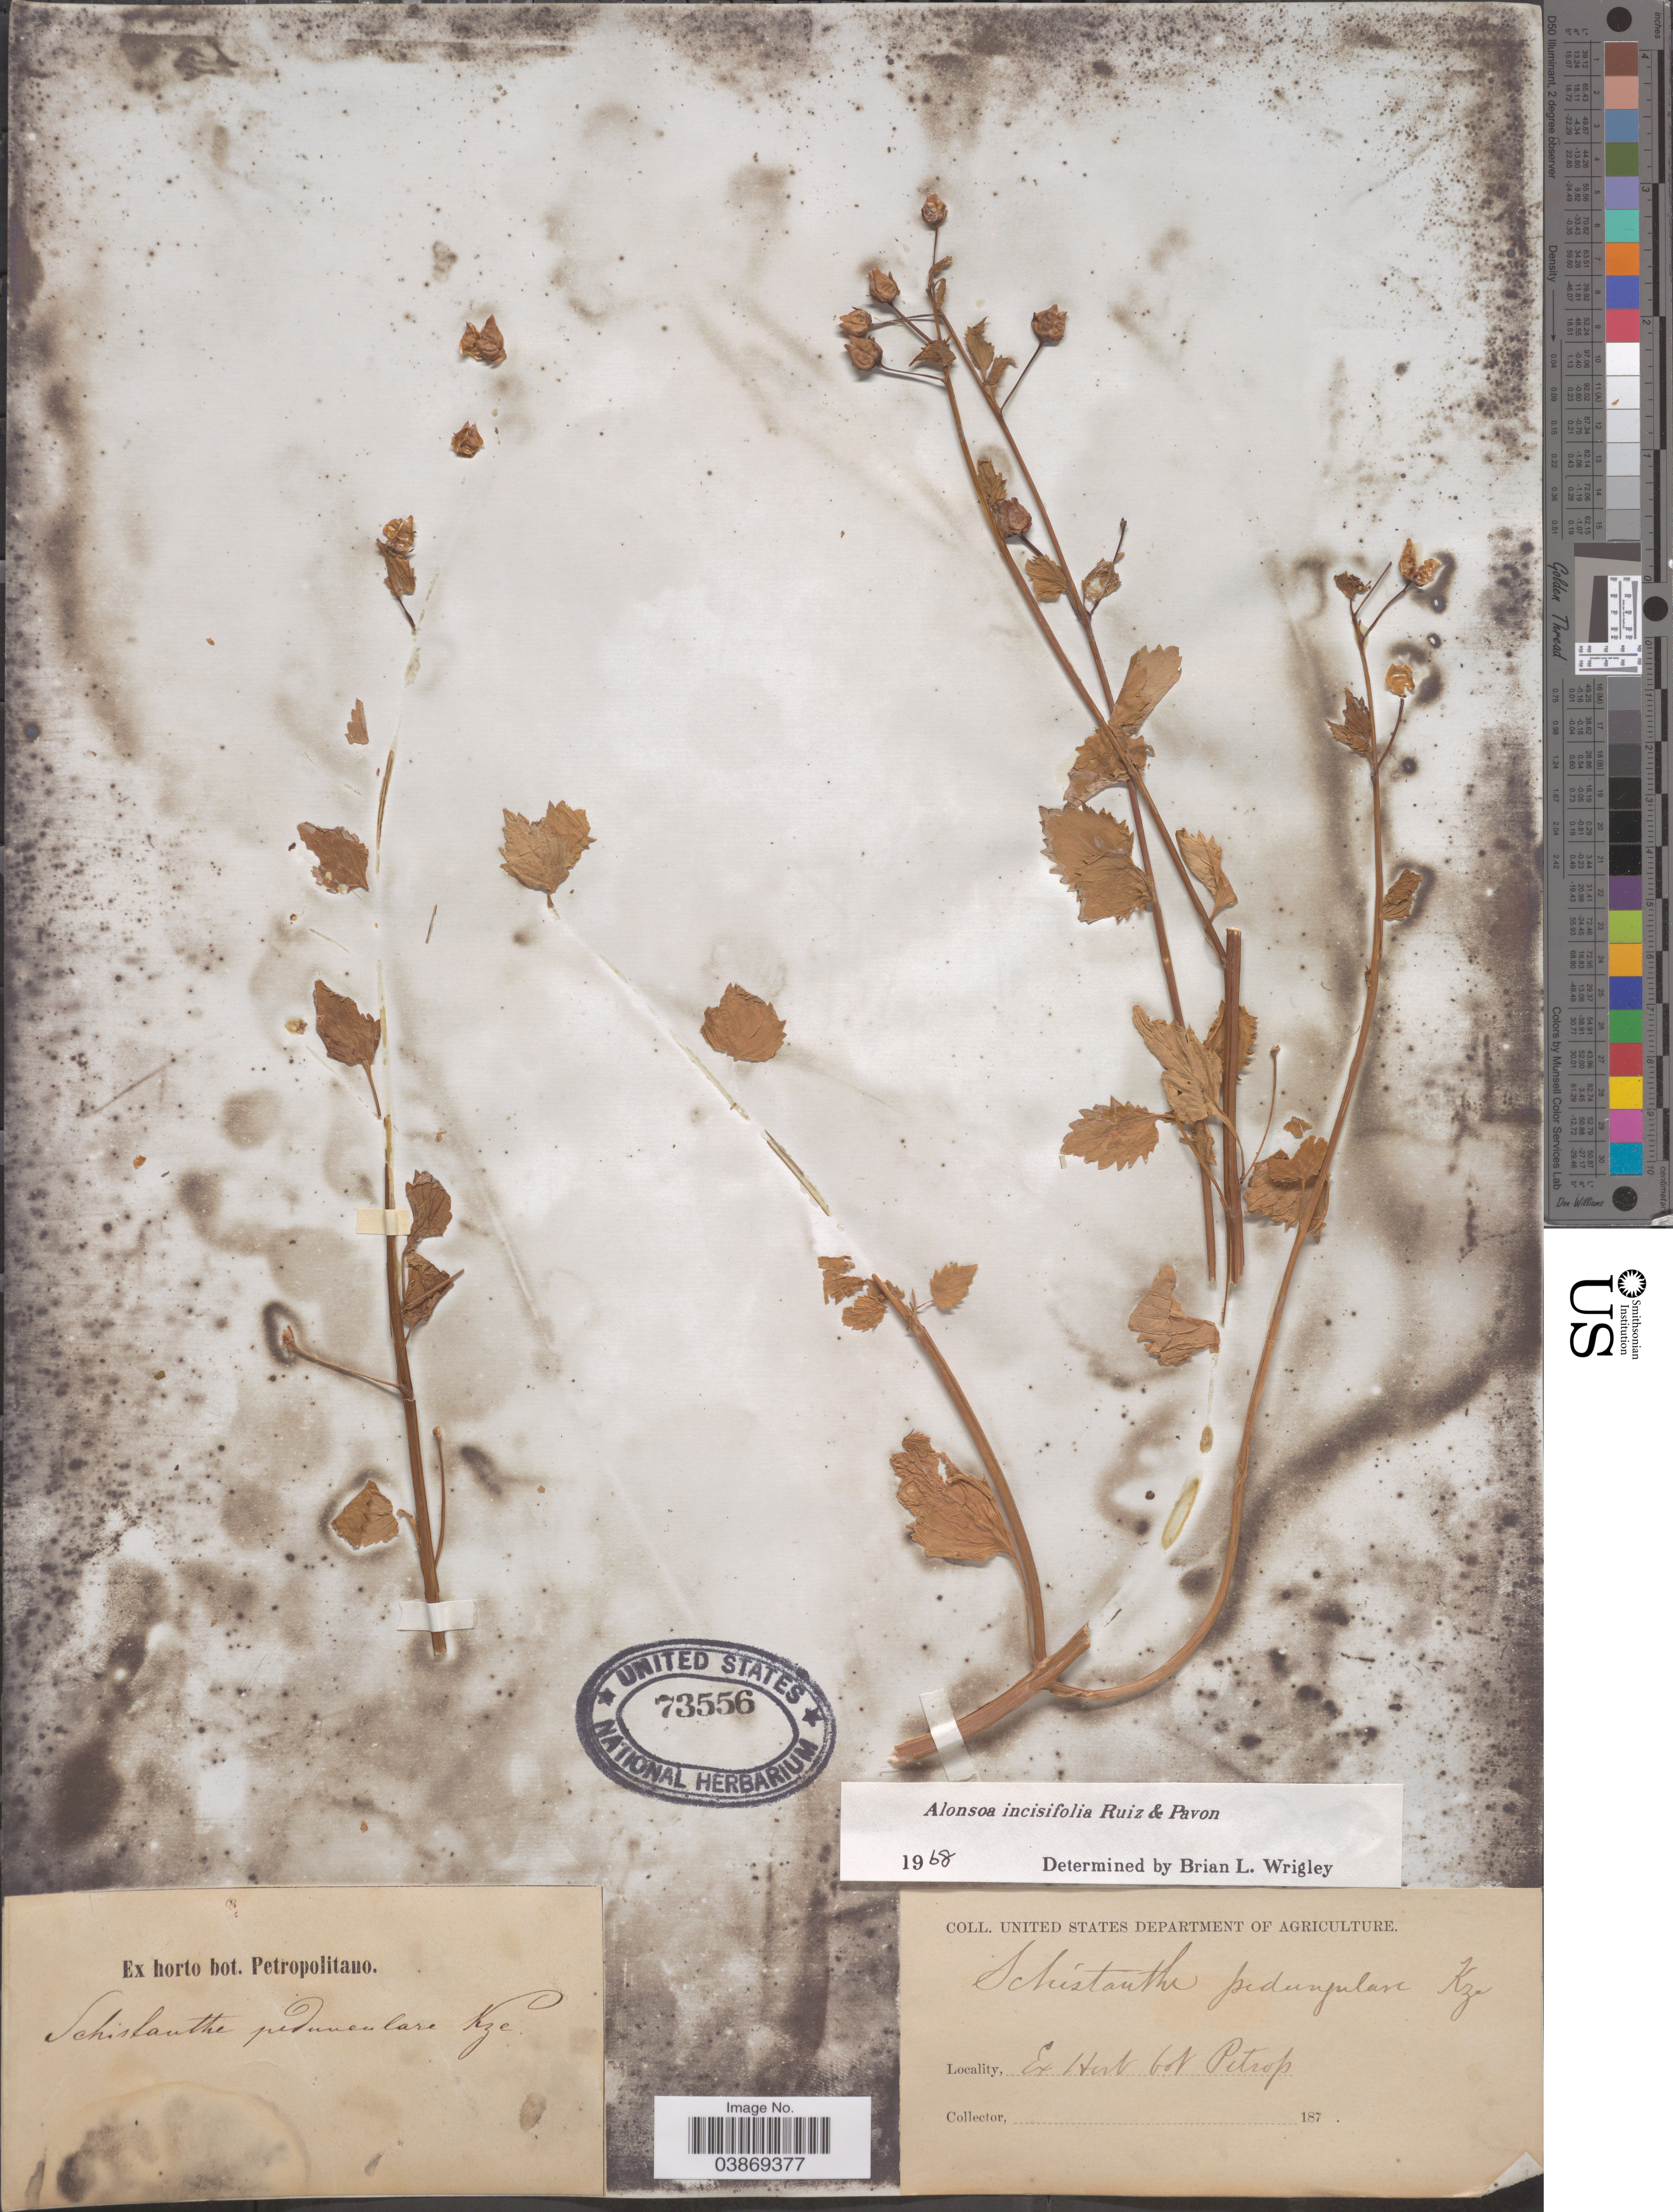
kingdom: Plantae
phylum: Tracheophyta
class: Magnoliopsida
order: Lamiales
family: Scrophulariaceae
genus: Alonsoa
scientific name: Alonsoa incisifolia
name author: Ruiz & Pav.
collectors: ex Horto Bot. Petropolitano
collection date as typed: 187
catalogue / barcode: US 73556